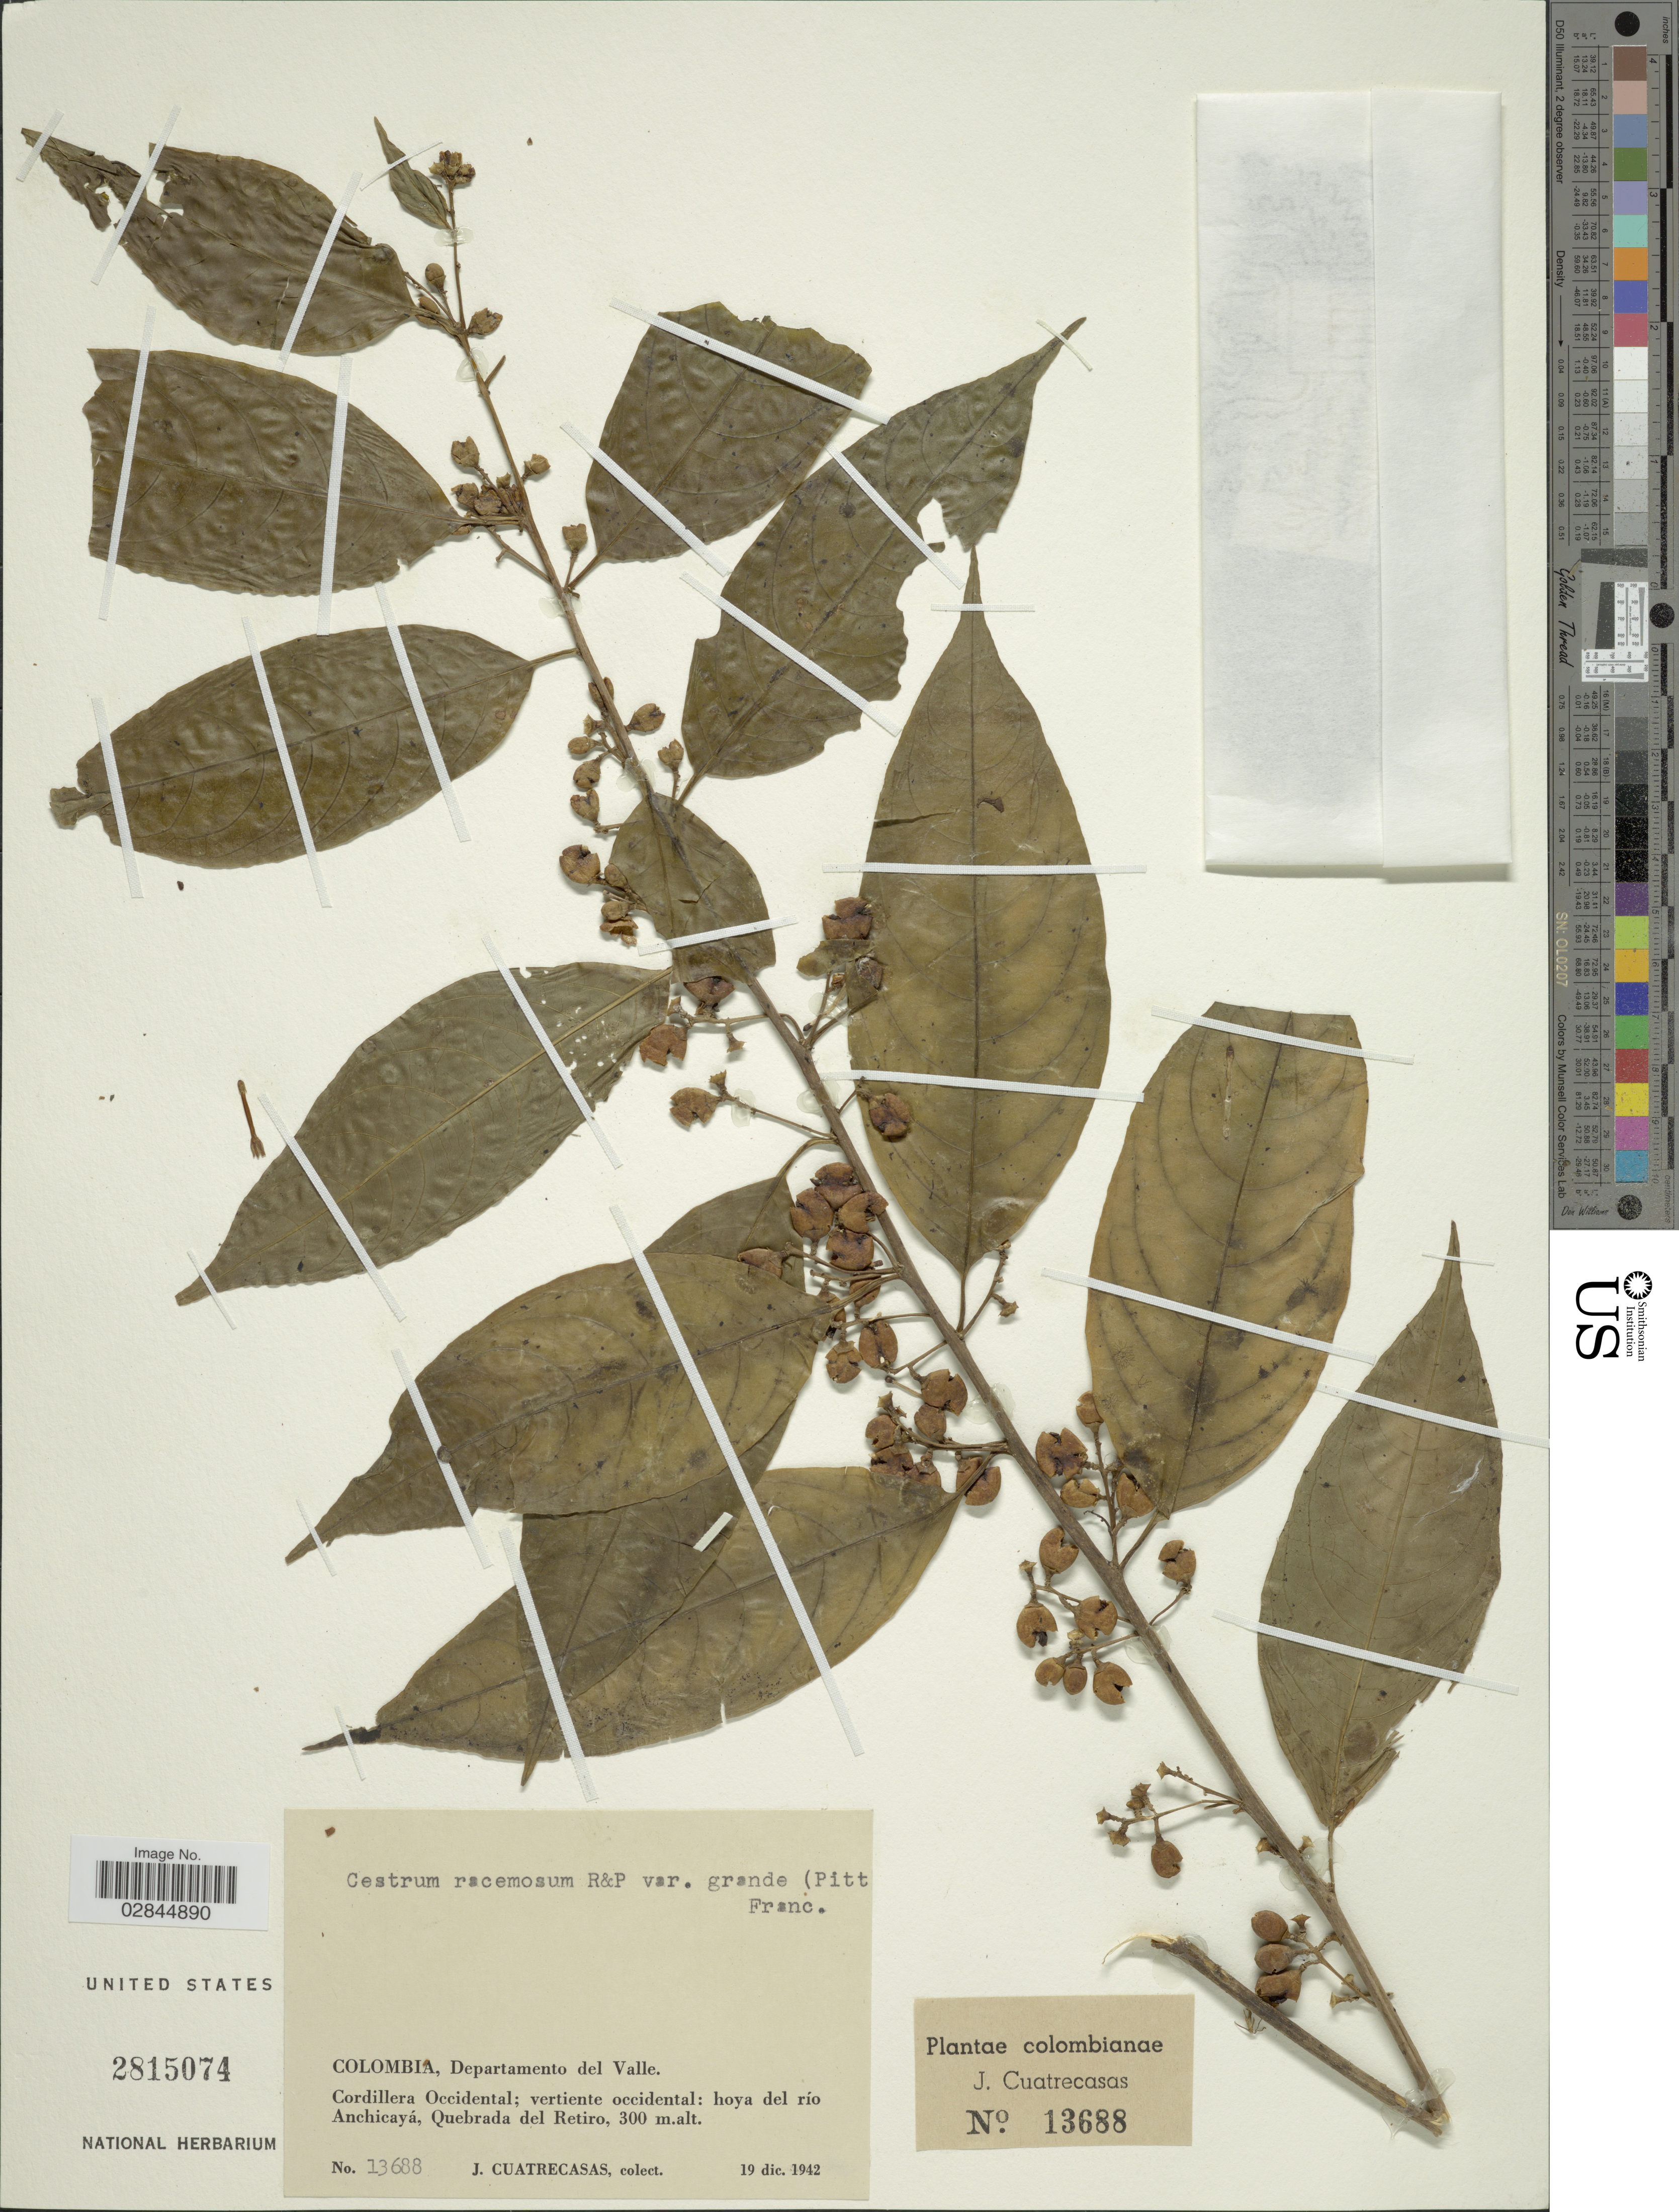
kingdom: Plantae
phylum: Tracheophyta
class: Magnoliopsida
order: Solanales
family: Solanaceae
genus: Cestrum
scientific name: Cestrum racemosum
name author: Ruiz & Pav.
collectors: J. Cuatrecasas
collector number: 13688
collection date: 1942-12-19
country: Colombia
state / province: Valle del Cauca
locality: Departamento del Valle. Cordillera Occidental; vertiente occidental: hoya del río Anchicayá, Quebrada del Retiro.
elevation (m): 300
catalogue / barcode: US 2815074